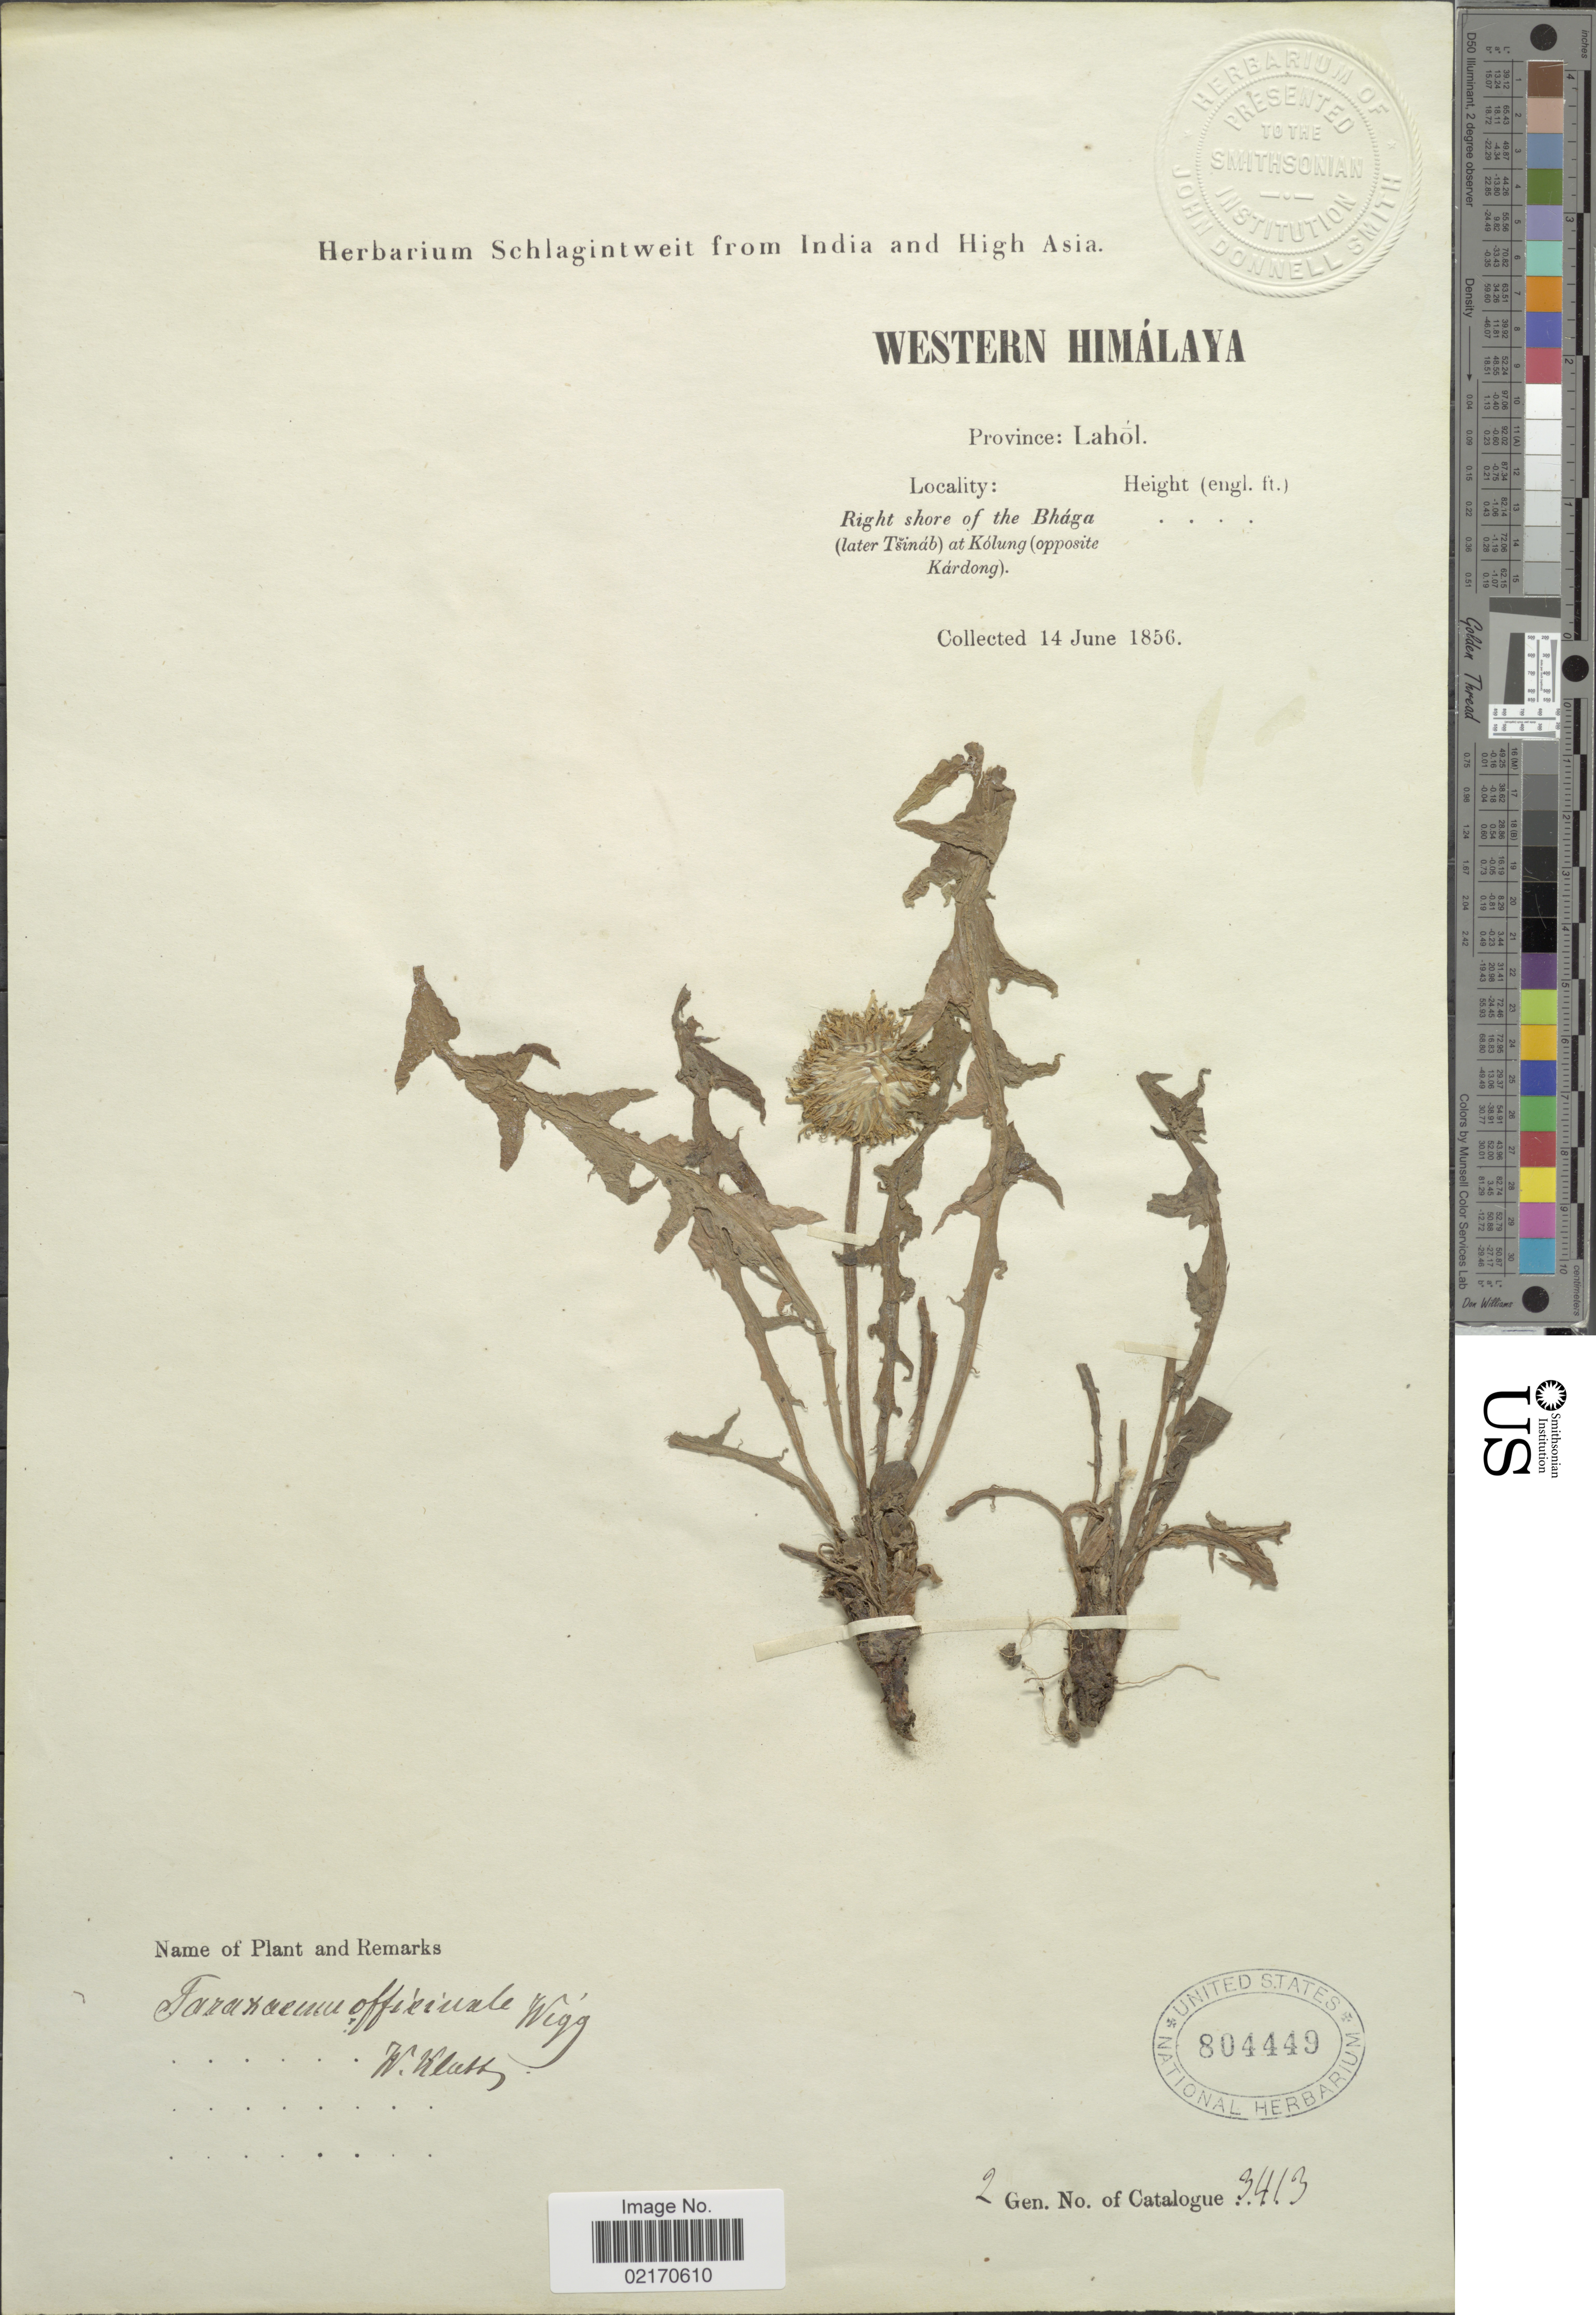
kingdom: Plantae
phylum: Tracheophyta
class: Magnoliopsida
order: Asterales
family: Asteraceae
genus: Taraxacum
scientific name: Taraxacum officinale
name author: G.H. Weber ex F.H. Wigg.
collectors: ex herb. Schlagintweit from India and High Asia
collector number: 2 Gen. No. of Catalogue 3413?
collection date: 1856-06-14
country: India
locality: Western Himalaya, Province: Lahol, wight shore of the Bhaga (later Tsinab) at Kolung (opposite Kardong).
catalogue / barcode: US 804449